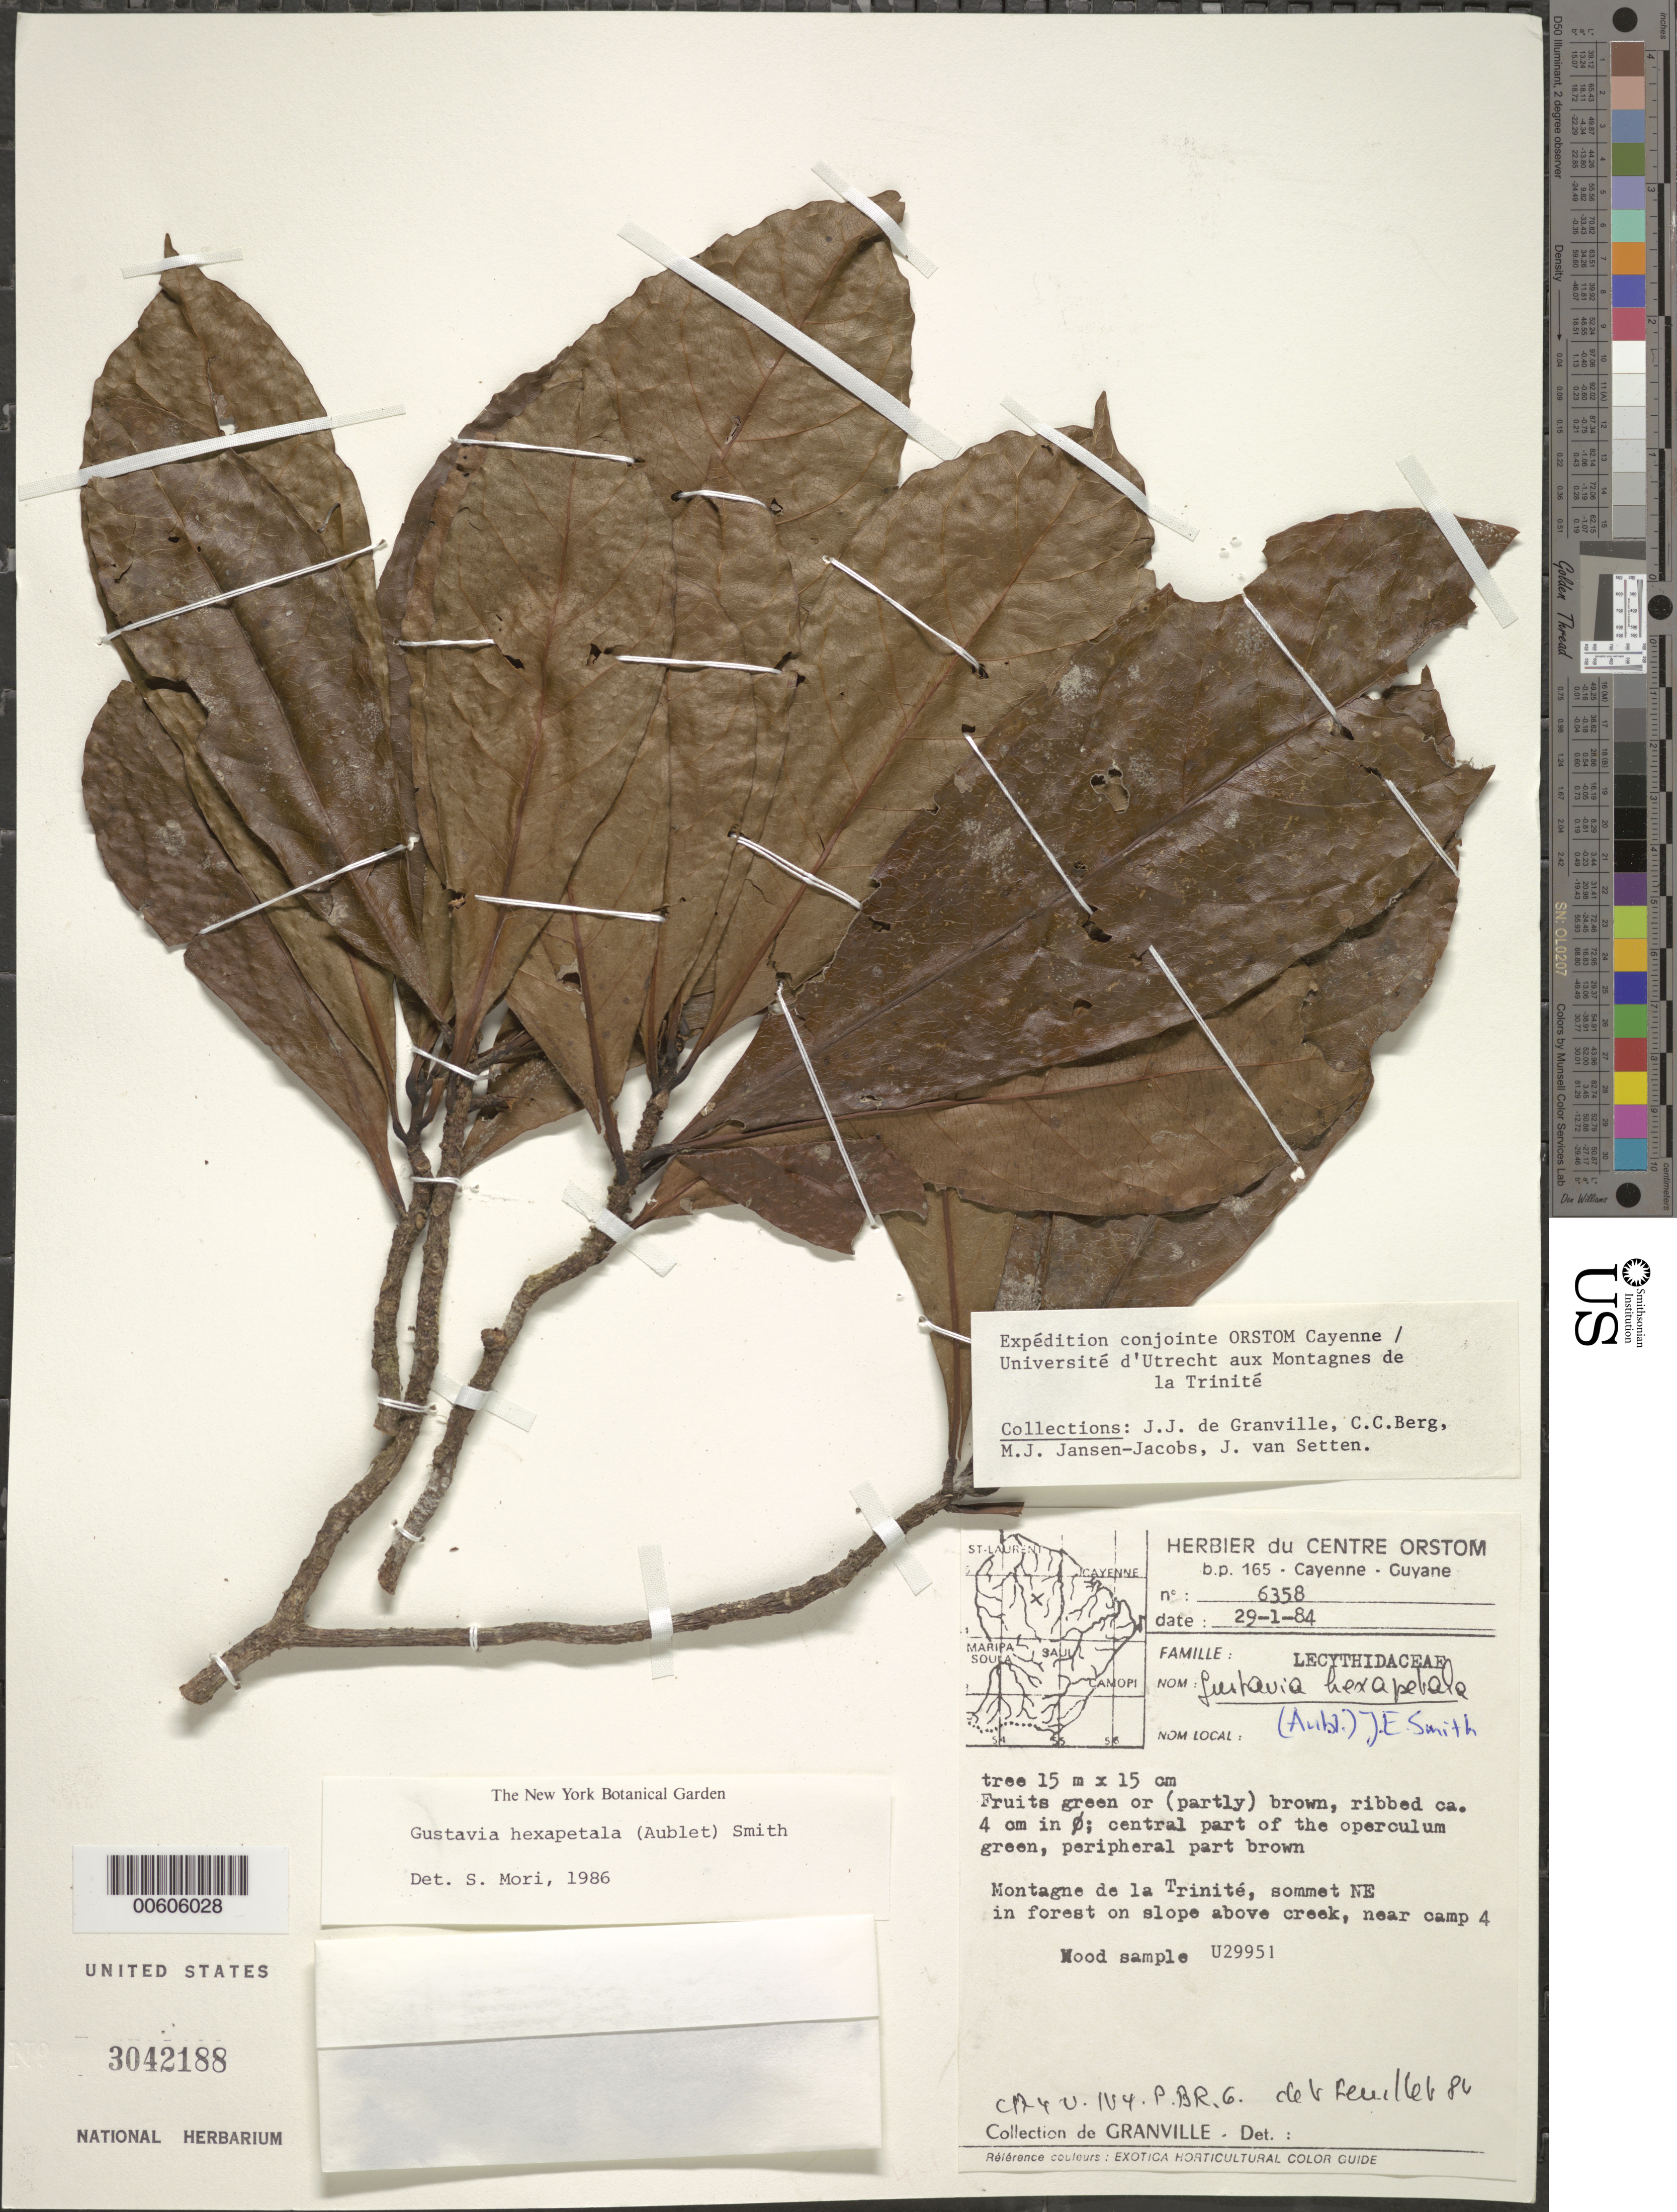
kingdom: Plantae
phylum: Tracheophyta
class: Magnoliopsida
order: Ericales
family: Lecythidaceae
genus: Gustavia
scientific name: Gustavia hexapetala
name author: (Aubl.) Sm.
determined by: Mori, Scott A.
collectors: J.-J. de Granville, C. C. Berg, M. J. Jansen-Jacobs & J. van Setten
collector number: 6358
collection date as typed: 29-Jan-84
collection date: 1984-01-29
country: French Guiana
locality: Montagnes de la Trinité, sommet NE, near camp 4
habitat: Forest on slope above creek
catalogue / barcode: US 3042188